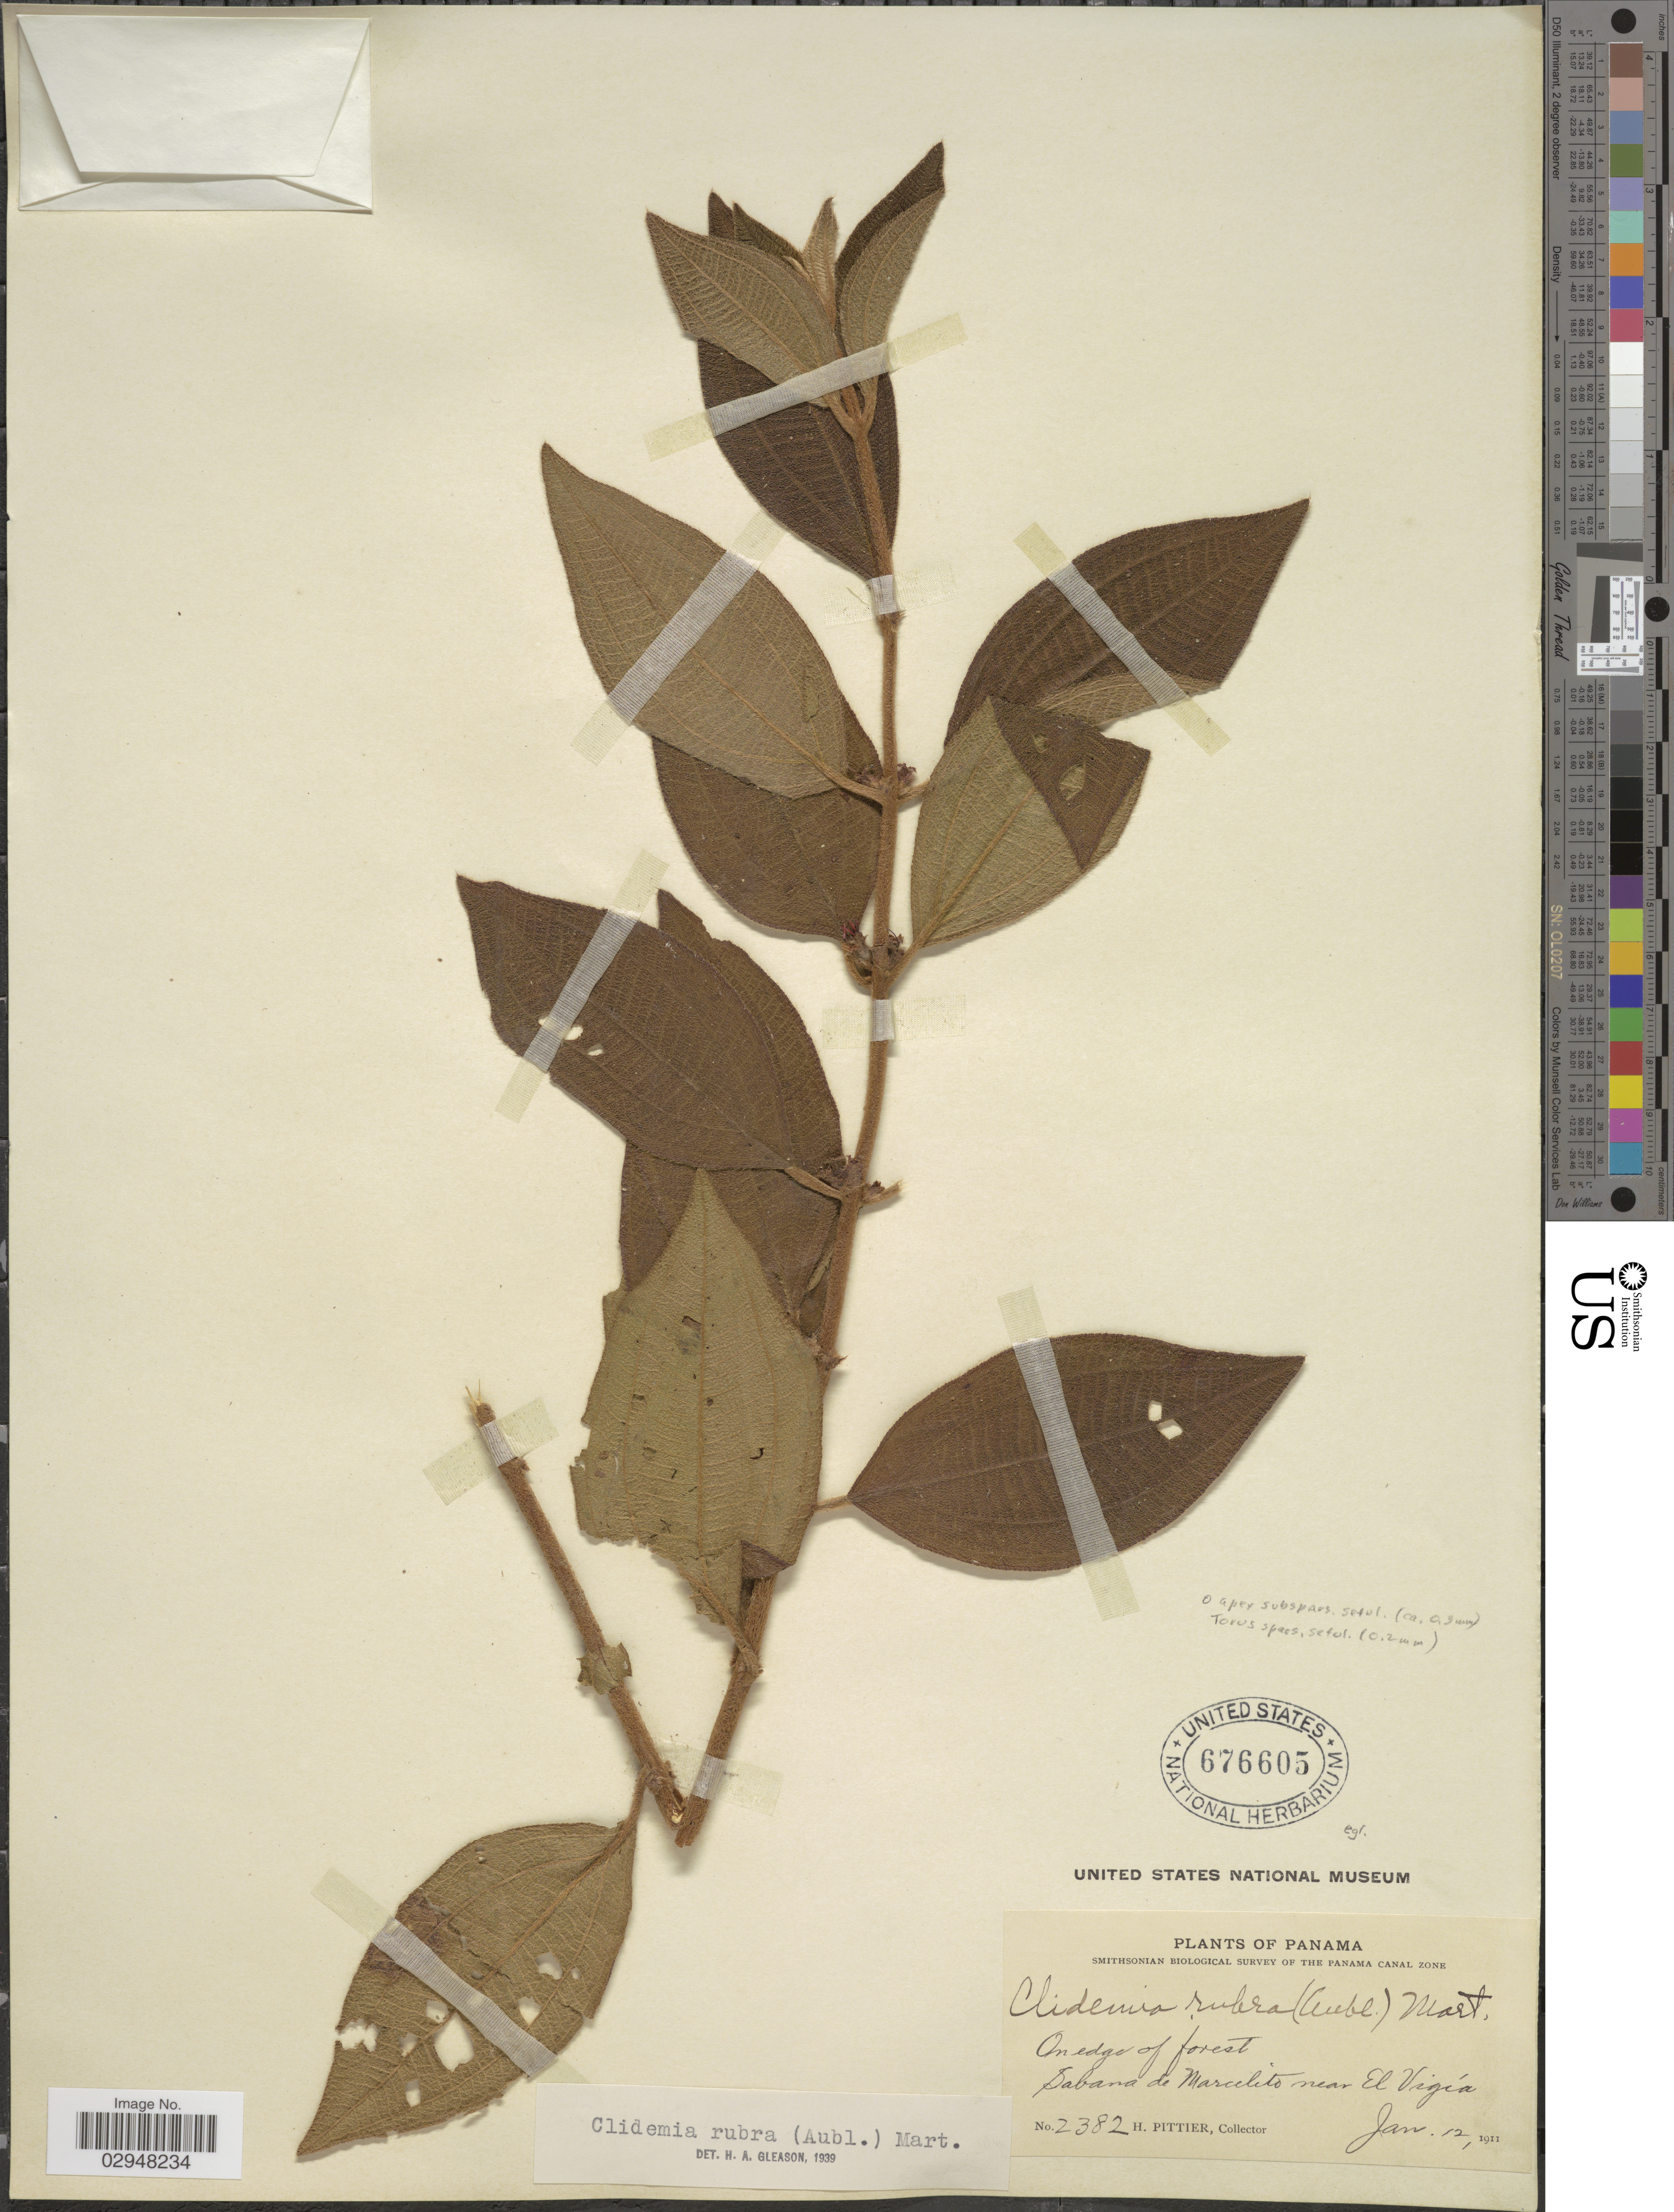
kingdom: Plantae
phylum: Tracheophyta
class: Magnoliopsida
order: Myrtales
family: Melastomataceae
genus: Clidemia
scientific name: Clidemia rubra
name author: (Aubl.) Mart.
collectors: H. F. Pittier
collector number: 2382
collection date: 1911-01-12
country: Panama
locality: On edge of forest. Sabana de Marcelito near El Vigía.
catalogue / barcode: US 676605